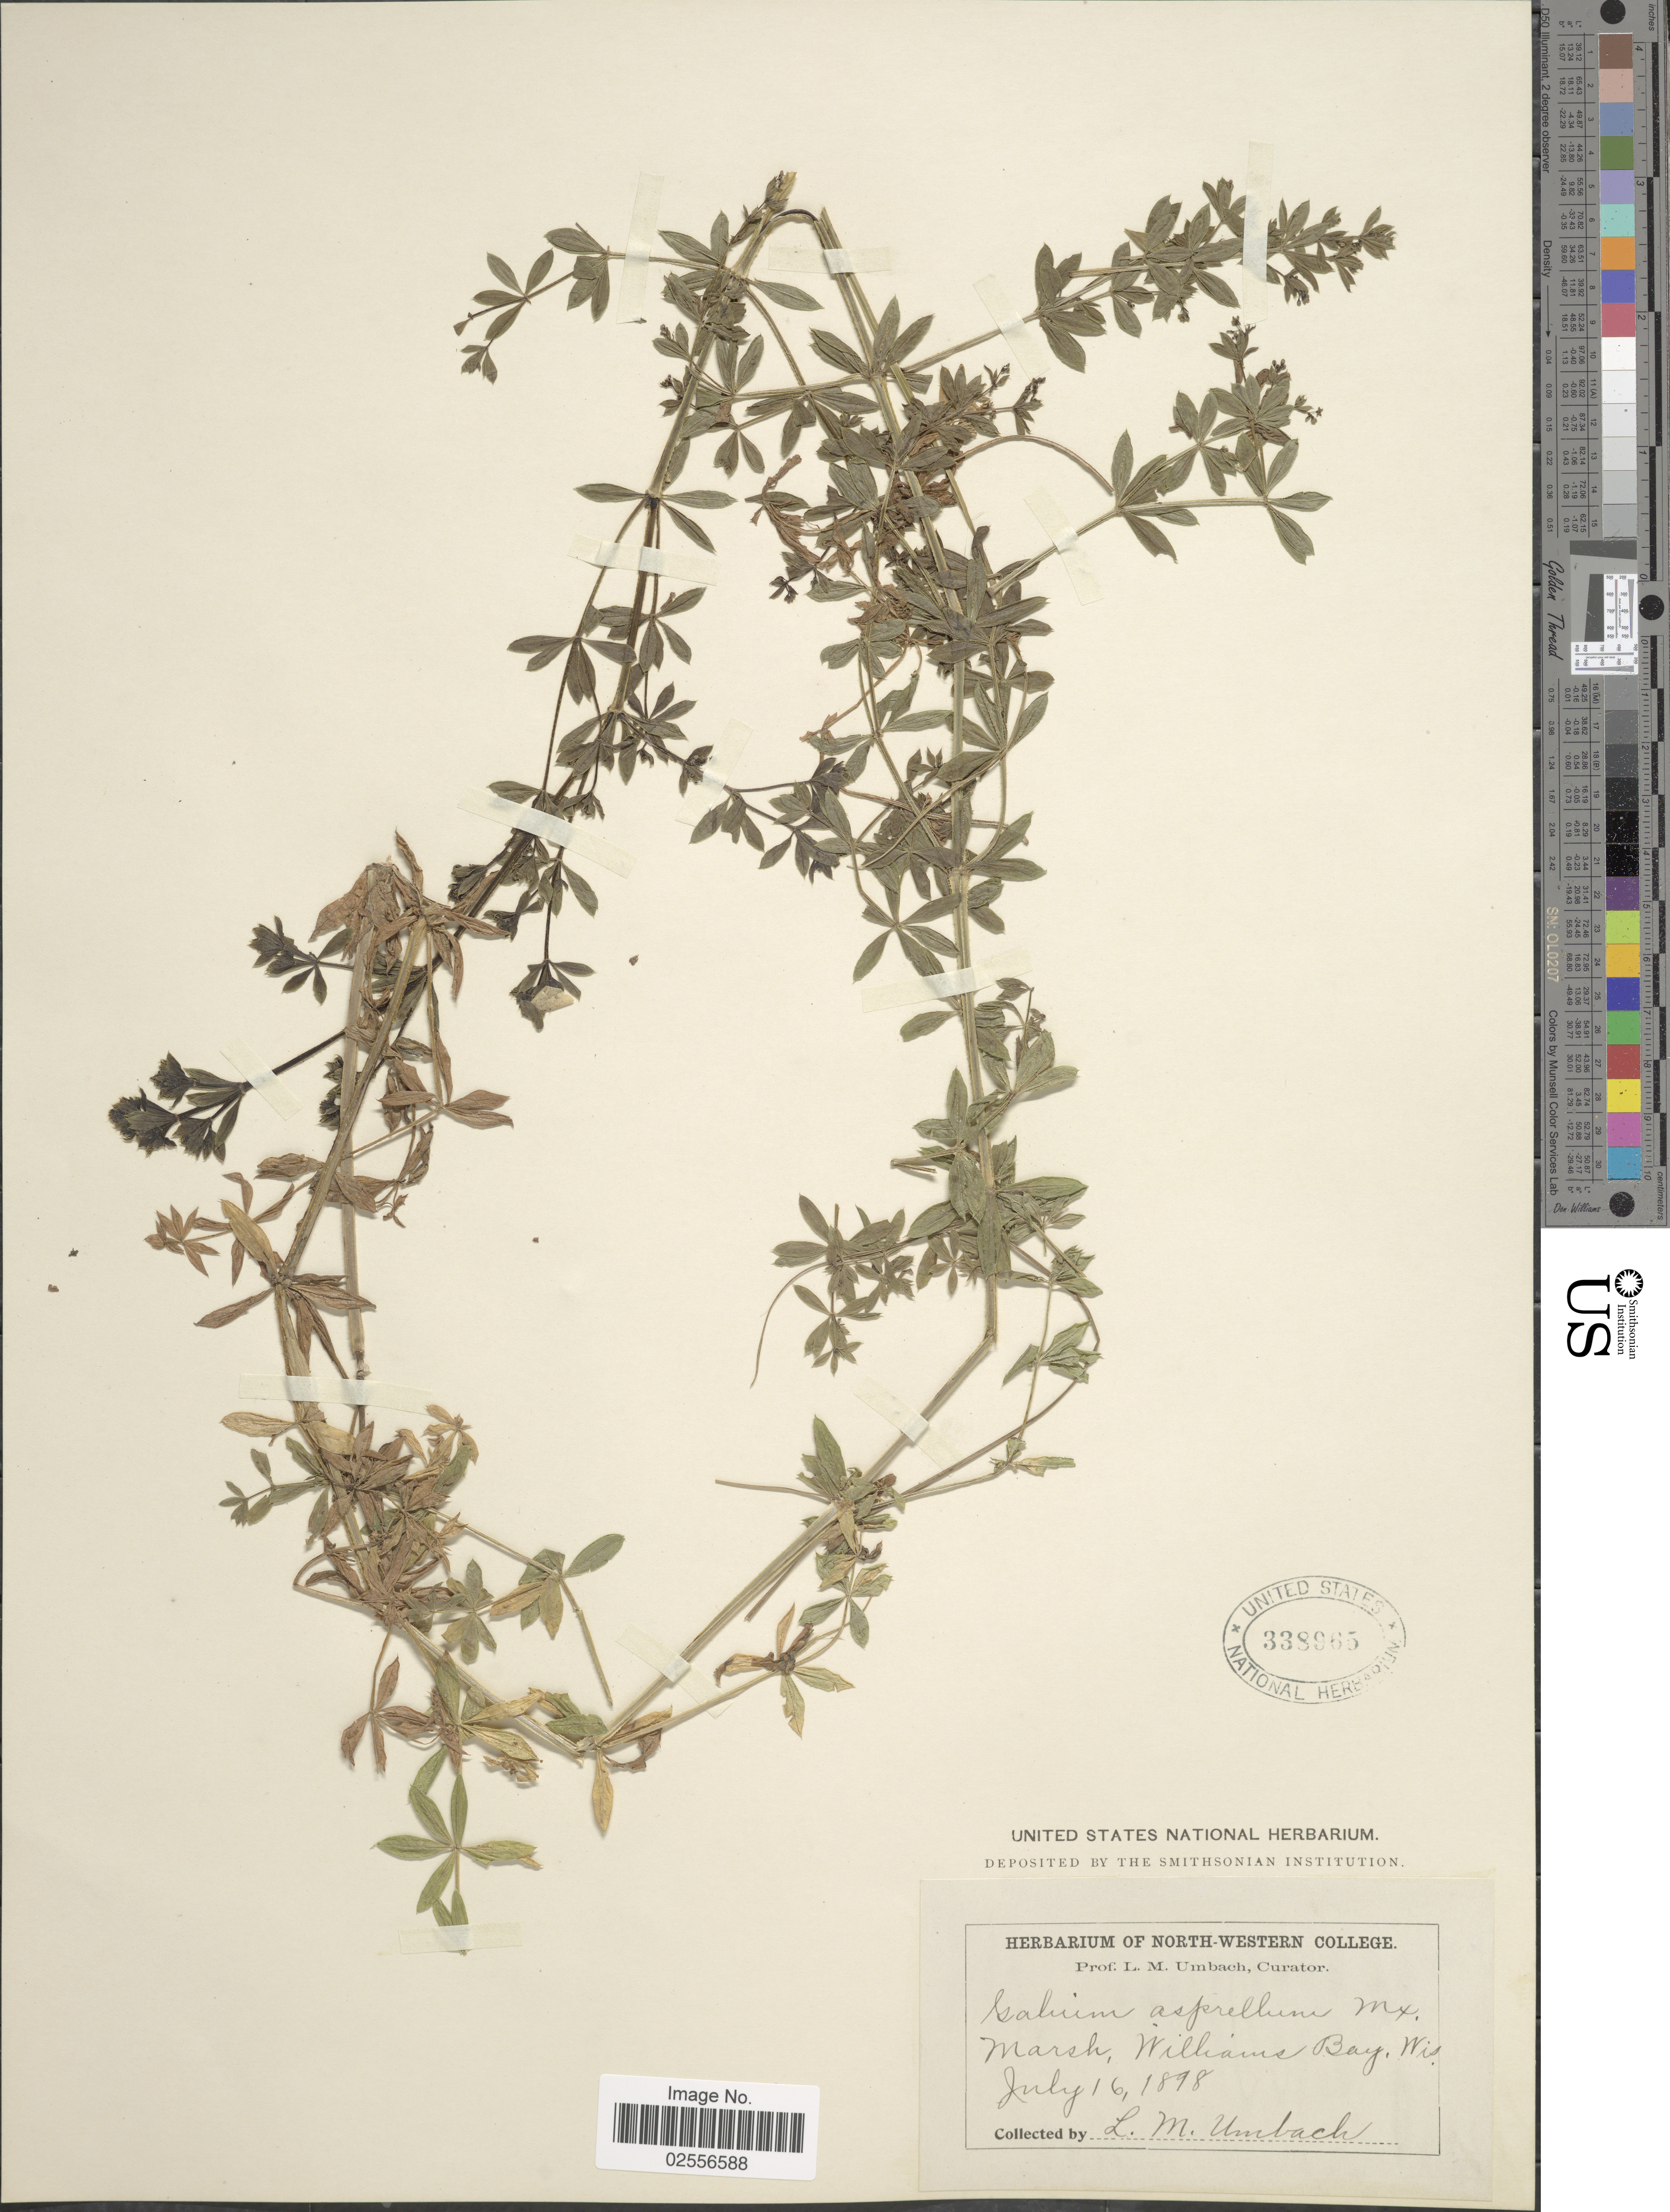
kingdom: Plantae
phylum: Tracheophyta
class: Magnoliopsida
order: Gentianales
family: Rubiaceae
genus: Galium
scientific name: Galium asprellum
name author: Michx.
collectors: L. M. Umbach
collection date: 1898-07-16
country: United States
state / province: Wisconsin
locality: Marsh, Williams Bay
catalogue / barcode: US 338965